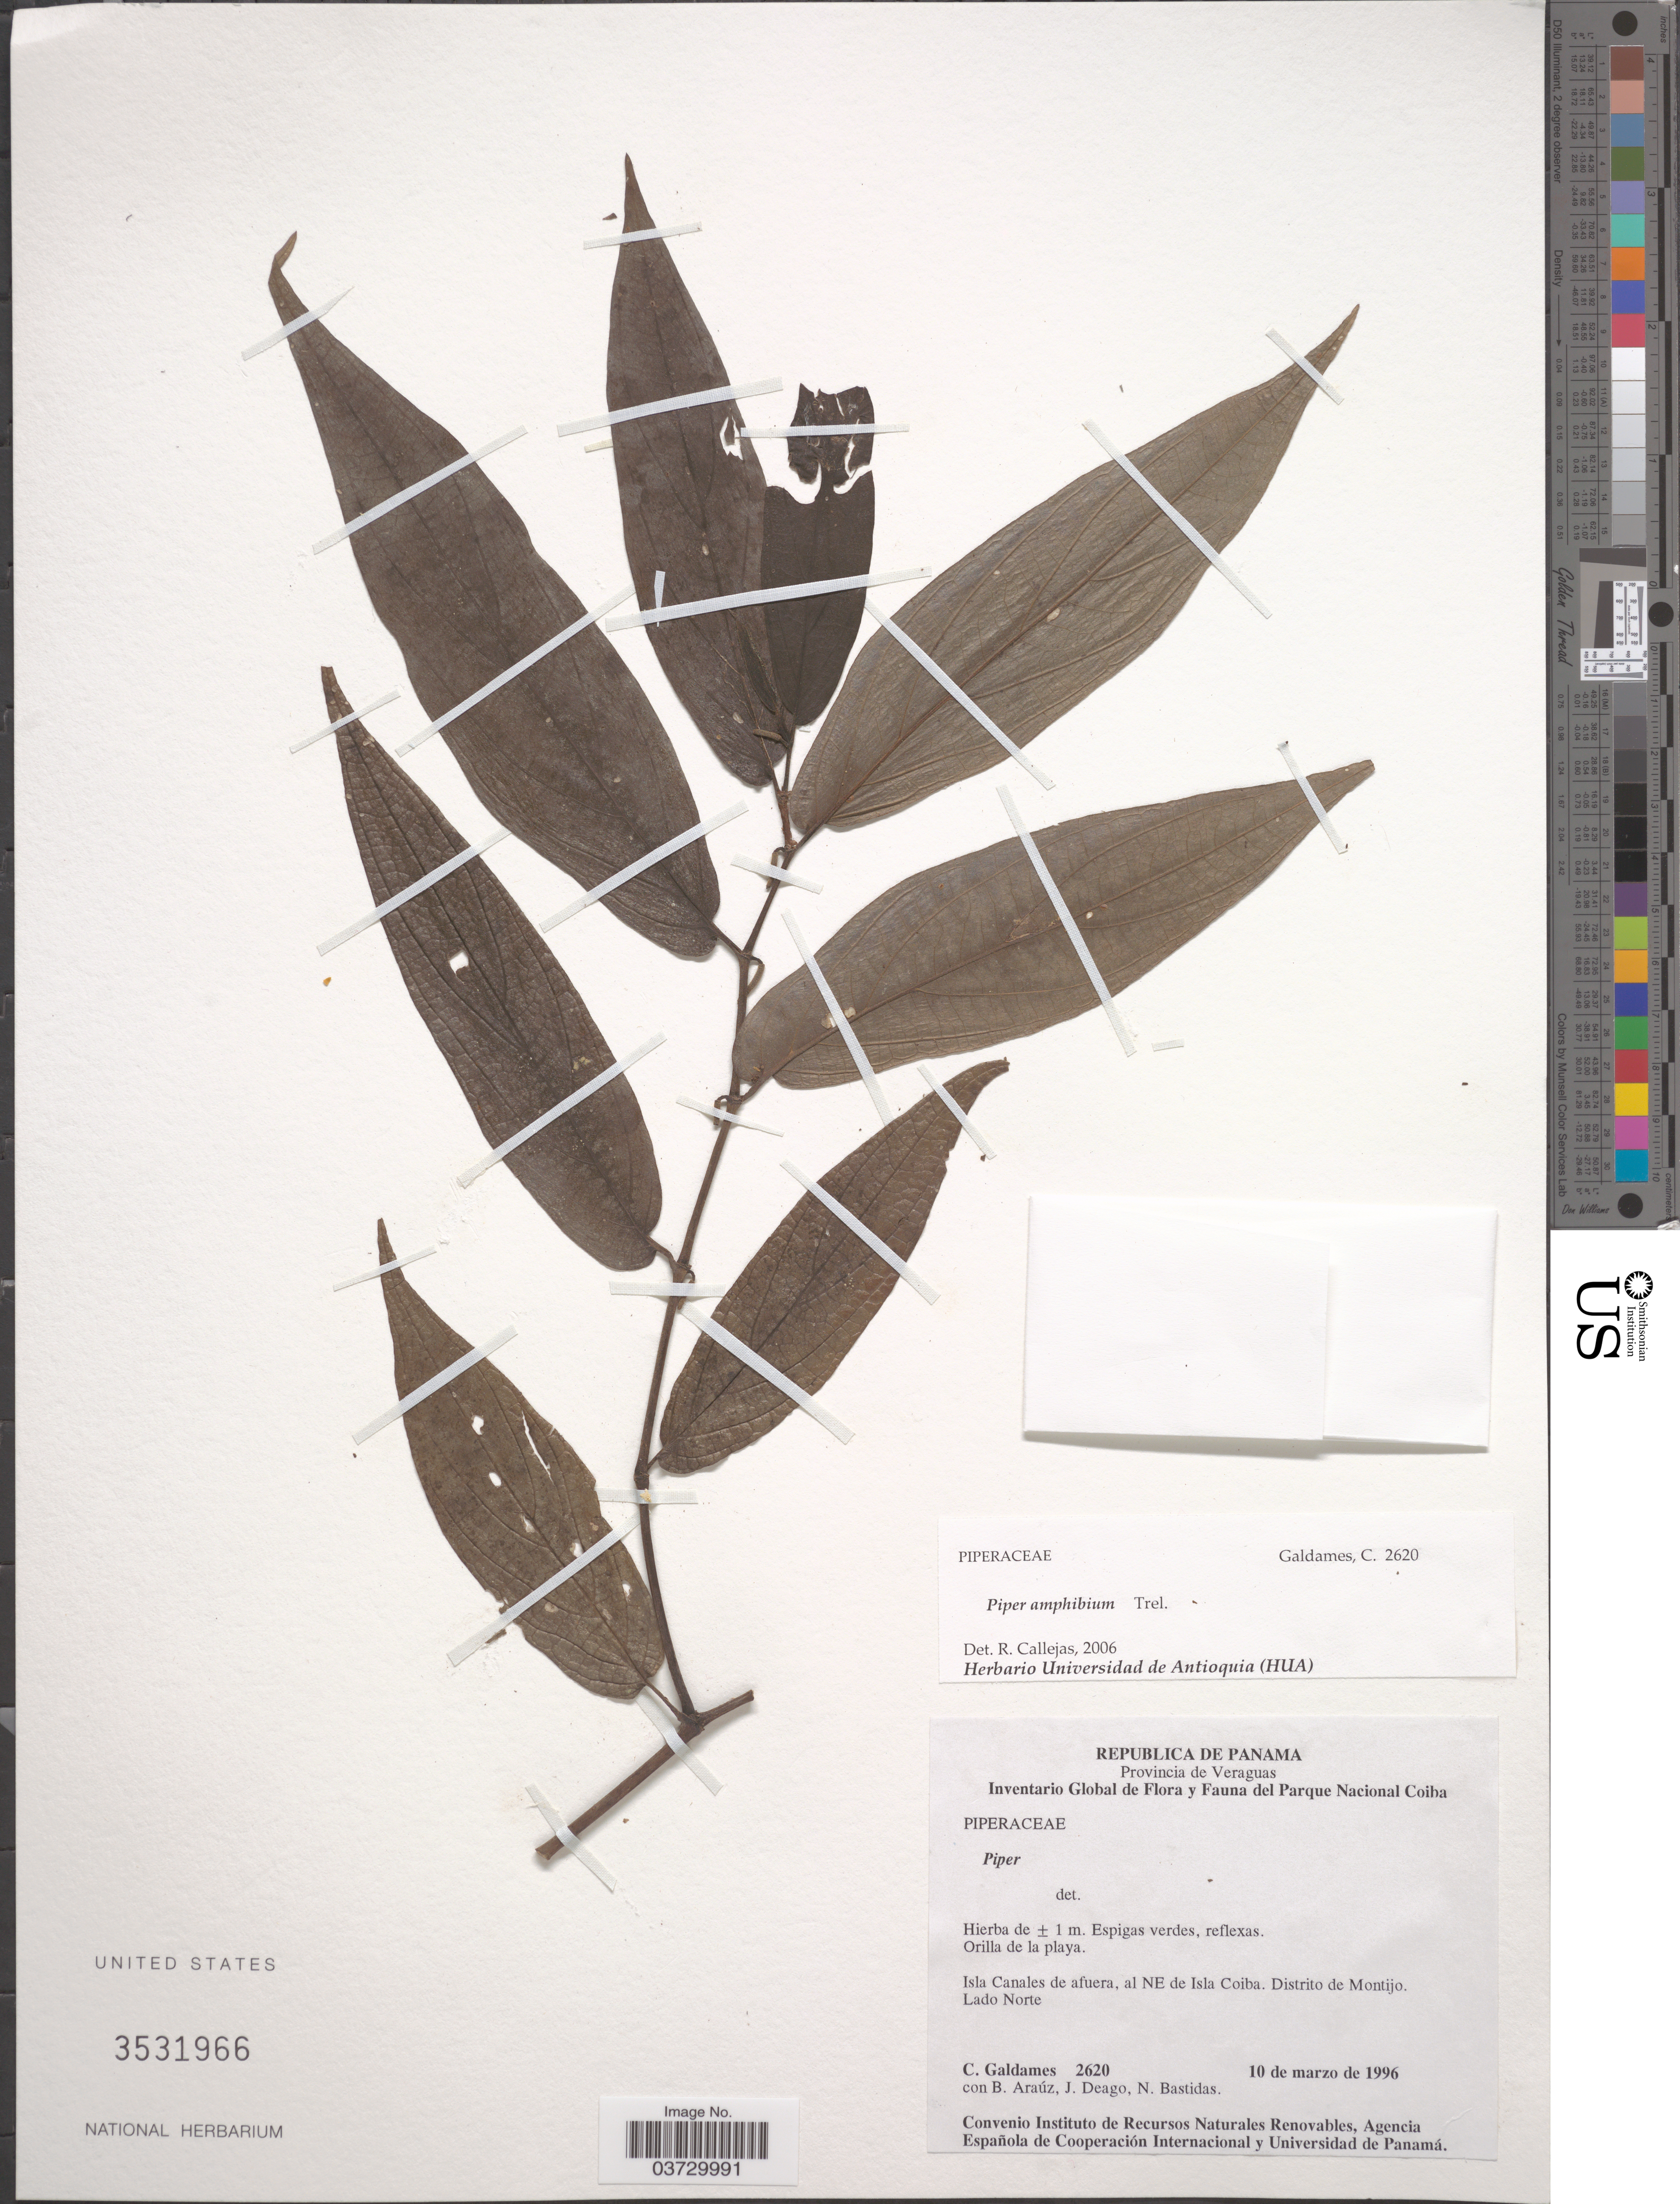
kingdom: Plantae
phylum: Tracheophyta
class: Magnoliopsida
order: Piperales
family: Piperaceae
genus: Piper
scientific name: Piper amphibium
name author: Trel. in Woodson & Schery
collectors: C. Galdames, B. Araúz, J. Deago & N. Bastidas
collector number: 2620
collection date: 1996-03-10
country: Panama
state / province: Veraguas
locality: Isla Canales de afuera, al NE de Isla Coiba. Distrito de Montijo. Lado Norte.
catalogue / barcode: US 3531966